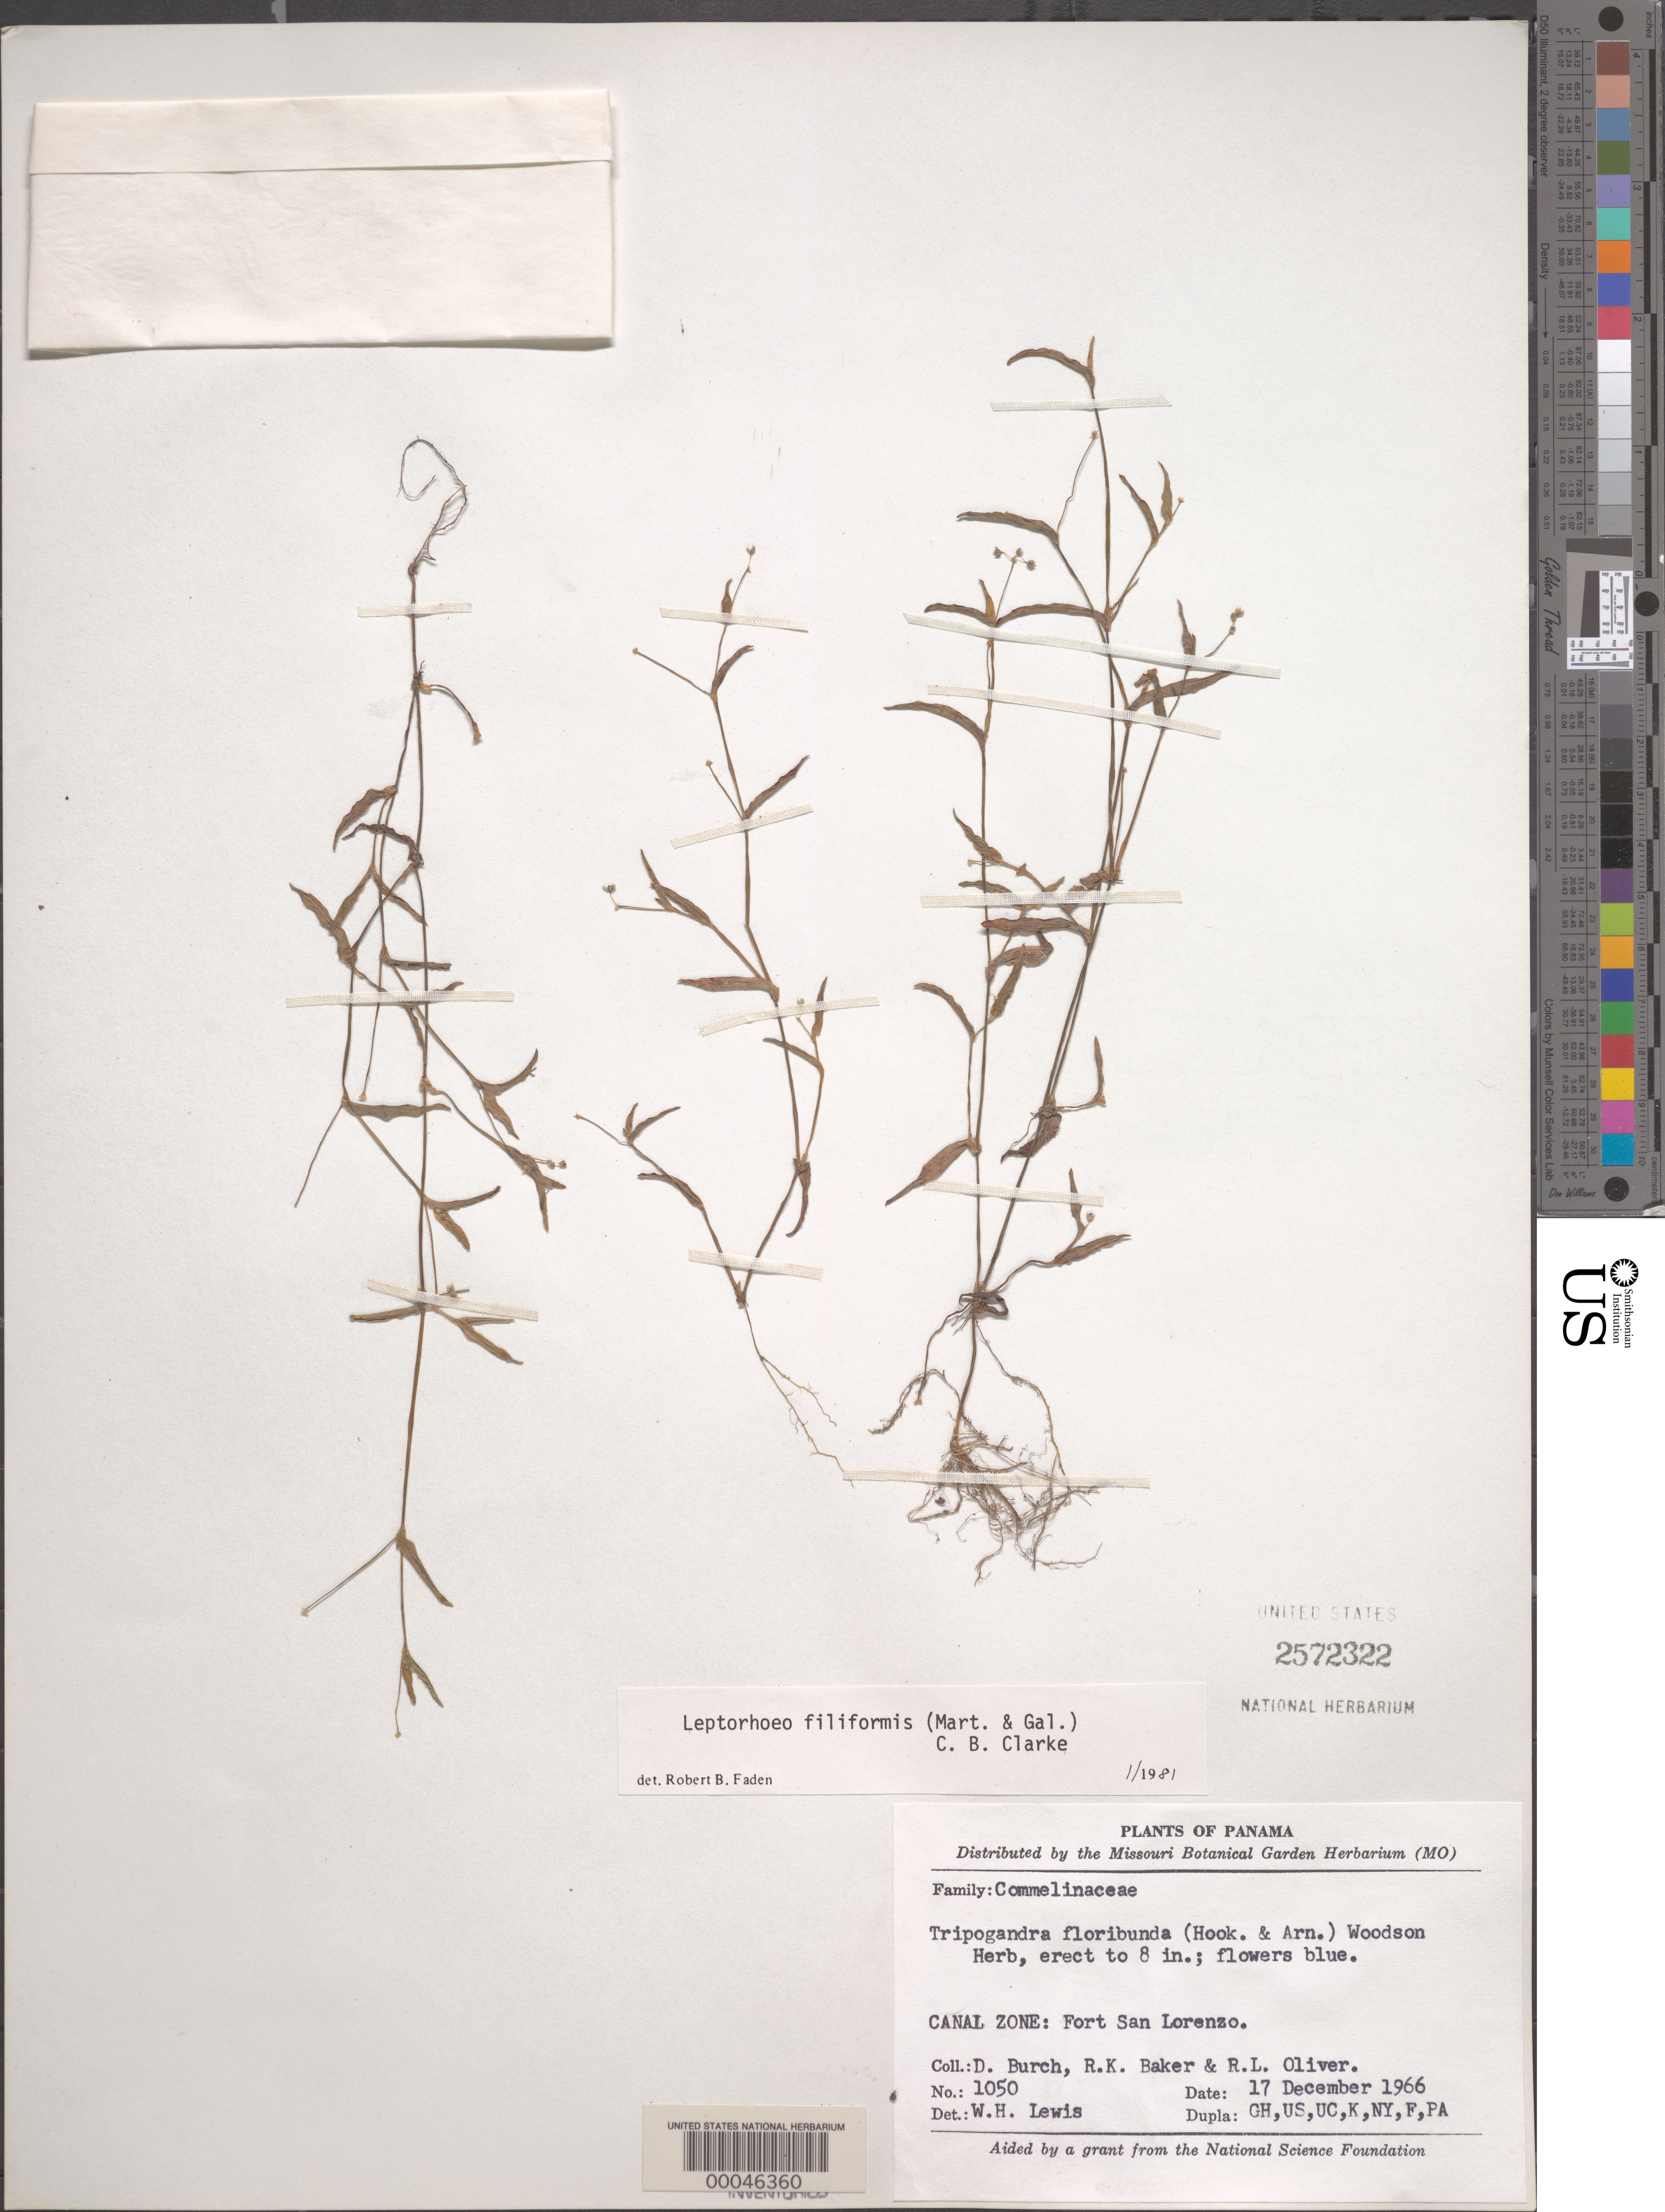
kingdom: Plantae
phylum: Tracheophyta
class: Liliopsida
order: Commelinales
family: Commelinaceae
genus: Callisia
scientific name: Callisia filiformis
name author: (M. Martens & Galeotti) D.R. Hunt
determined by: Faden, Robert B., (US), Smithsonian Institution - National Museum of Natural History (UNITED STATES)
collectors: D. Burch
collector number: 1050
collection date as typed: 17 Dec 1966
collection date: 1966-12-17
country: Panama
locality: Fort San Lorenzo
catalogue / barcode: US 2572322